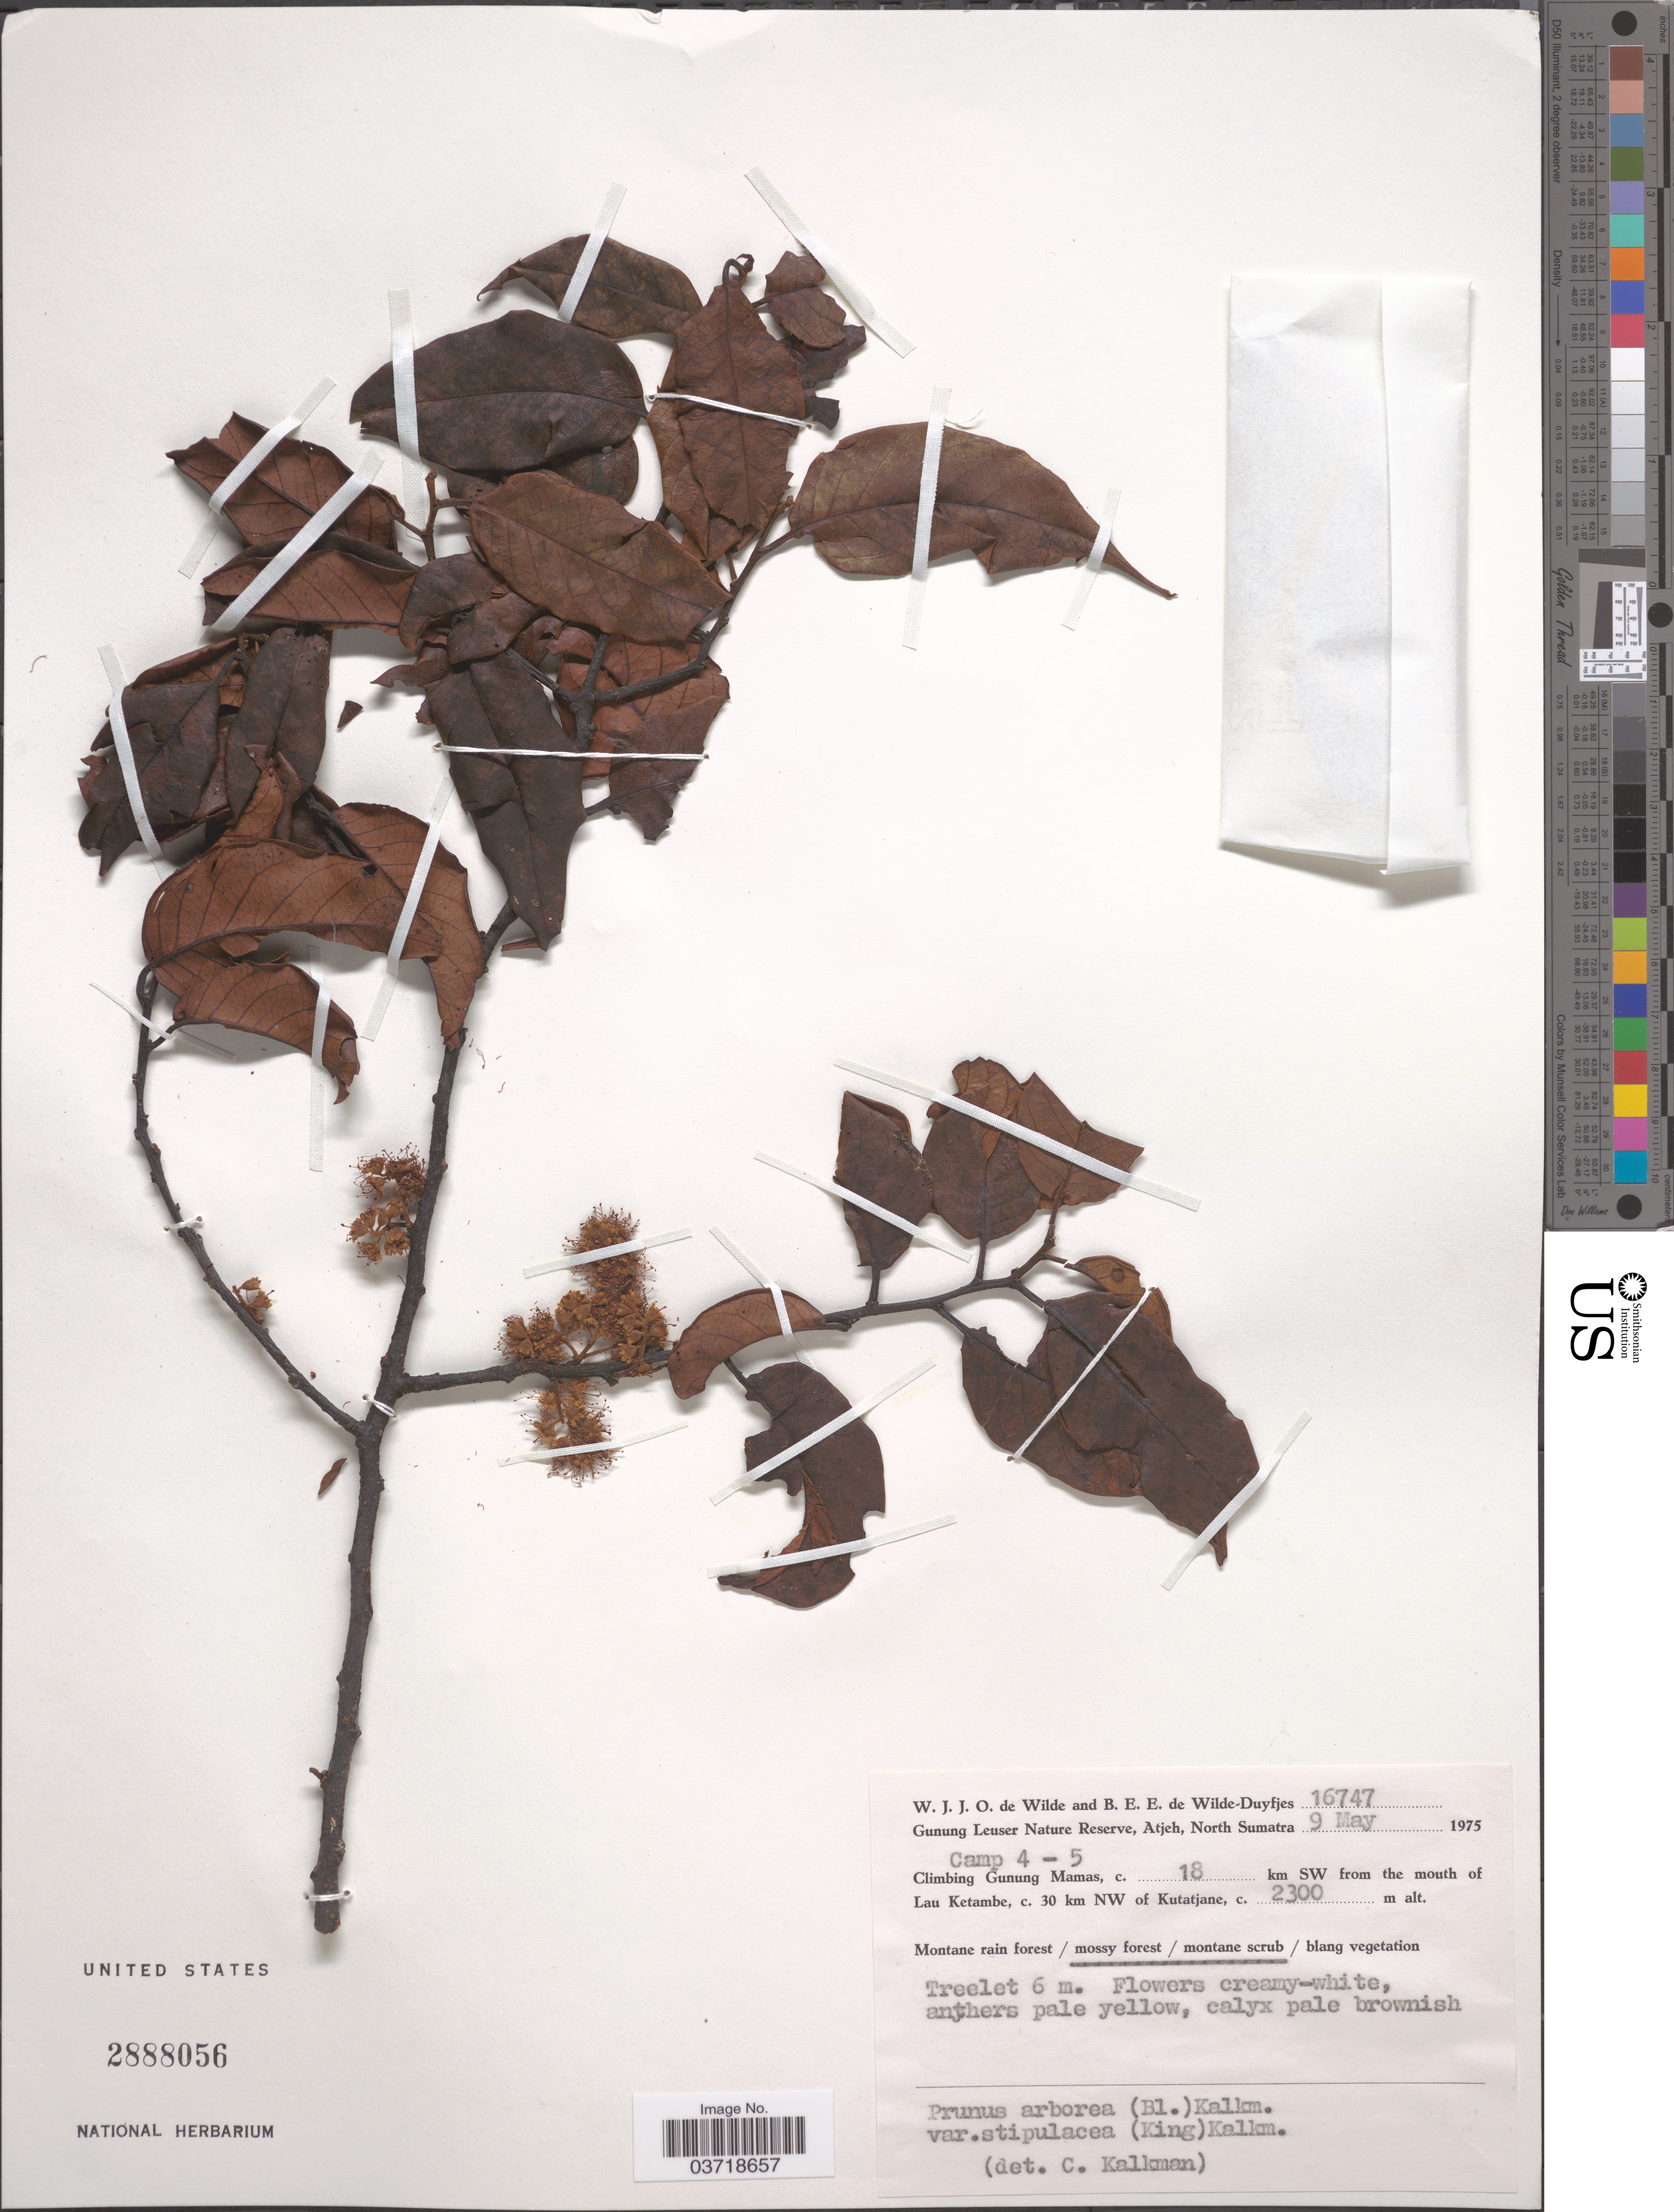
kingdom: Plantae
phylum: Tracheophyta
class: Magnoliopsida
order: Rosales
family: Rosaceae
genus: Prunus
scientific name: Prunus arborea var. stipulacea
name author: (Blume) Kalkman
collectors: W. J. de Wilde & B. E. de Wilde-Duyfjes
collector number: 16747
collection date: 1975-05-09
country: Indonesia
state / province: Sumatra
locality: Gunung Leuser Nature Reserve, Atjeh, North Sumatra. Camp 4 - 5. Climbing Gunung Mamas, c. 18 km SW of the mouth of Lau Ketambe, c. 30 km NW of Kutatjane.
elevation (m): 2300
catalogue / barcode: US 2888056